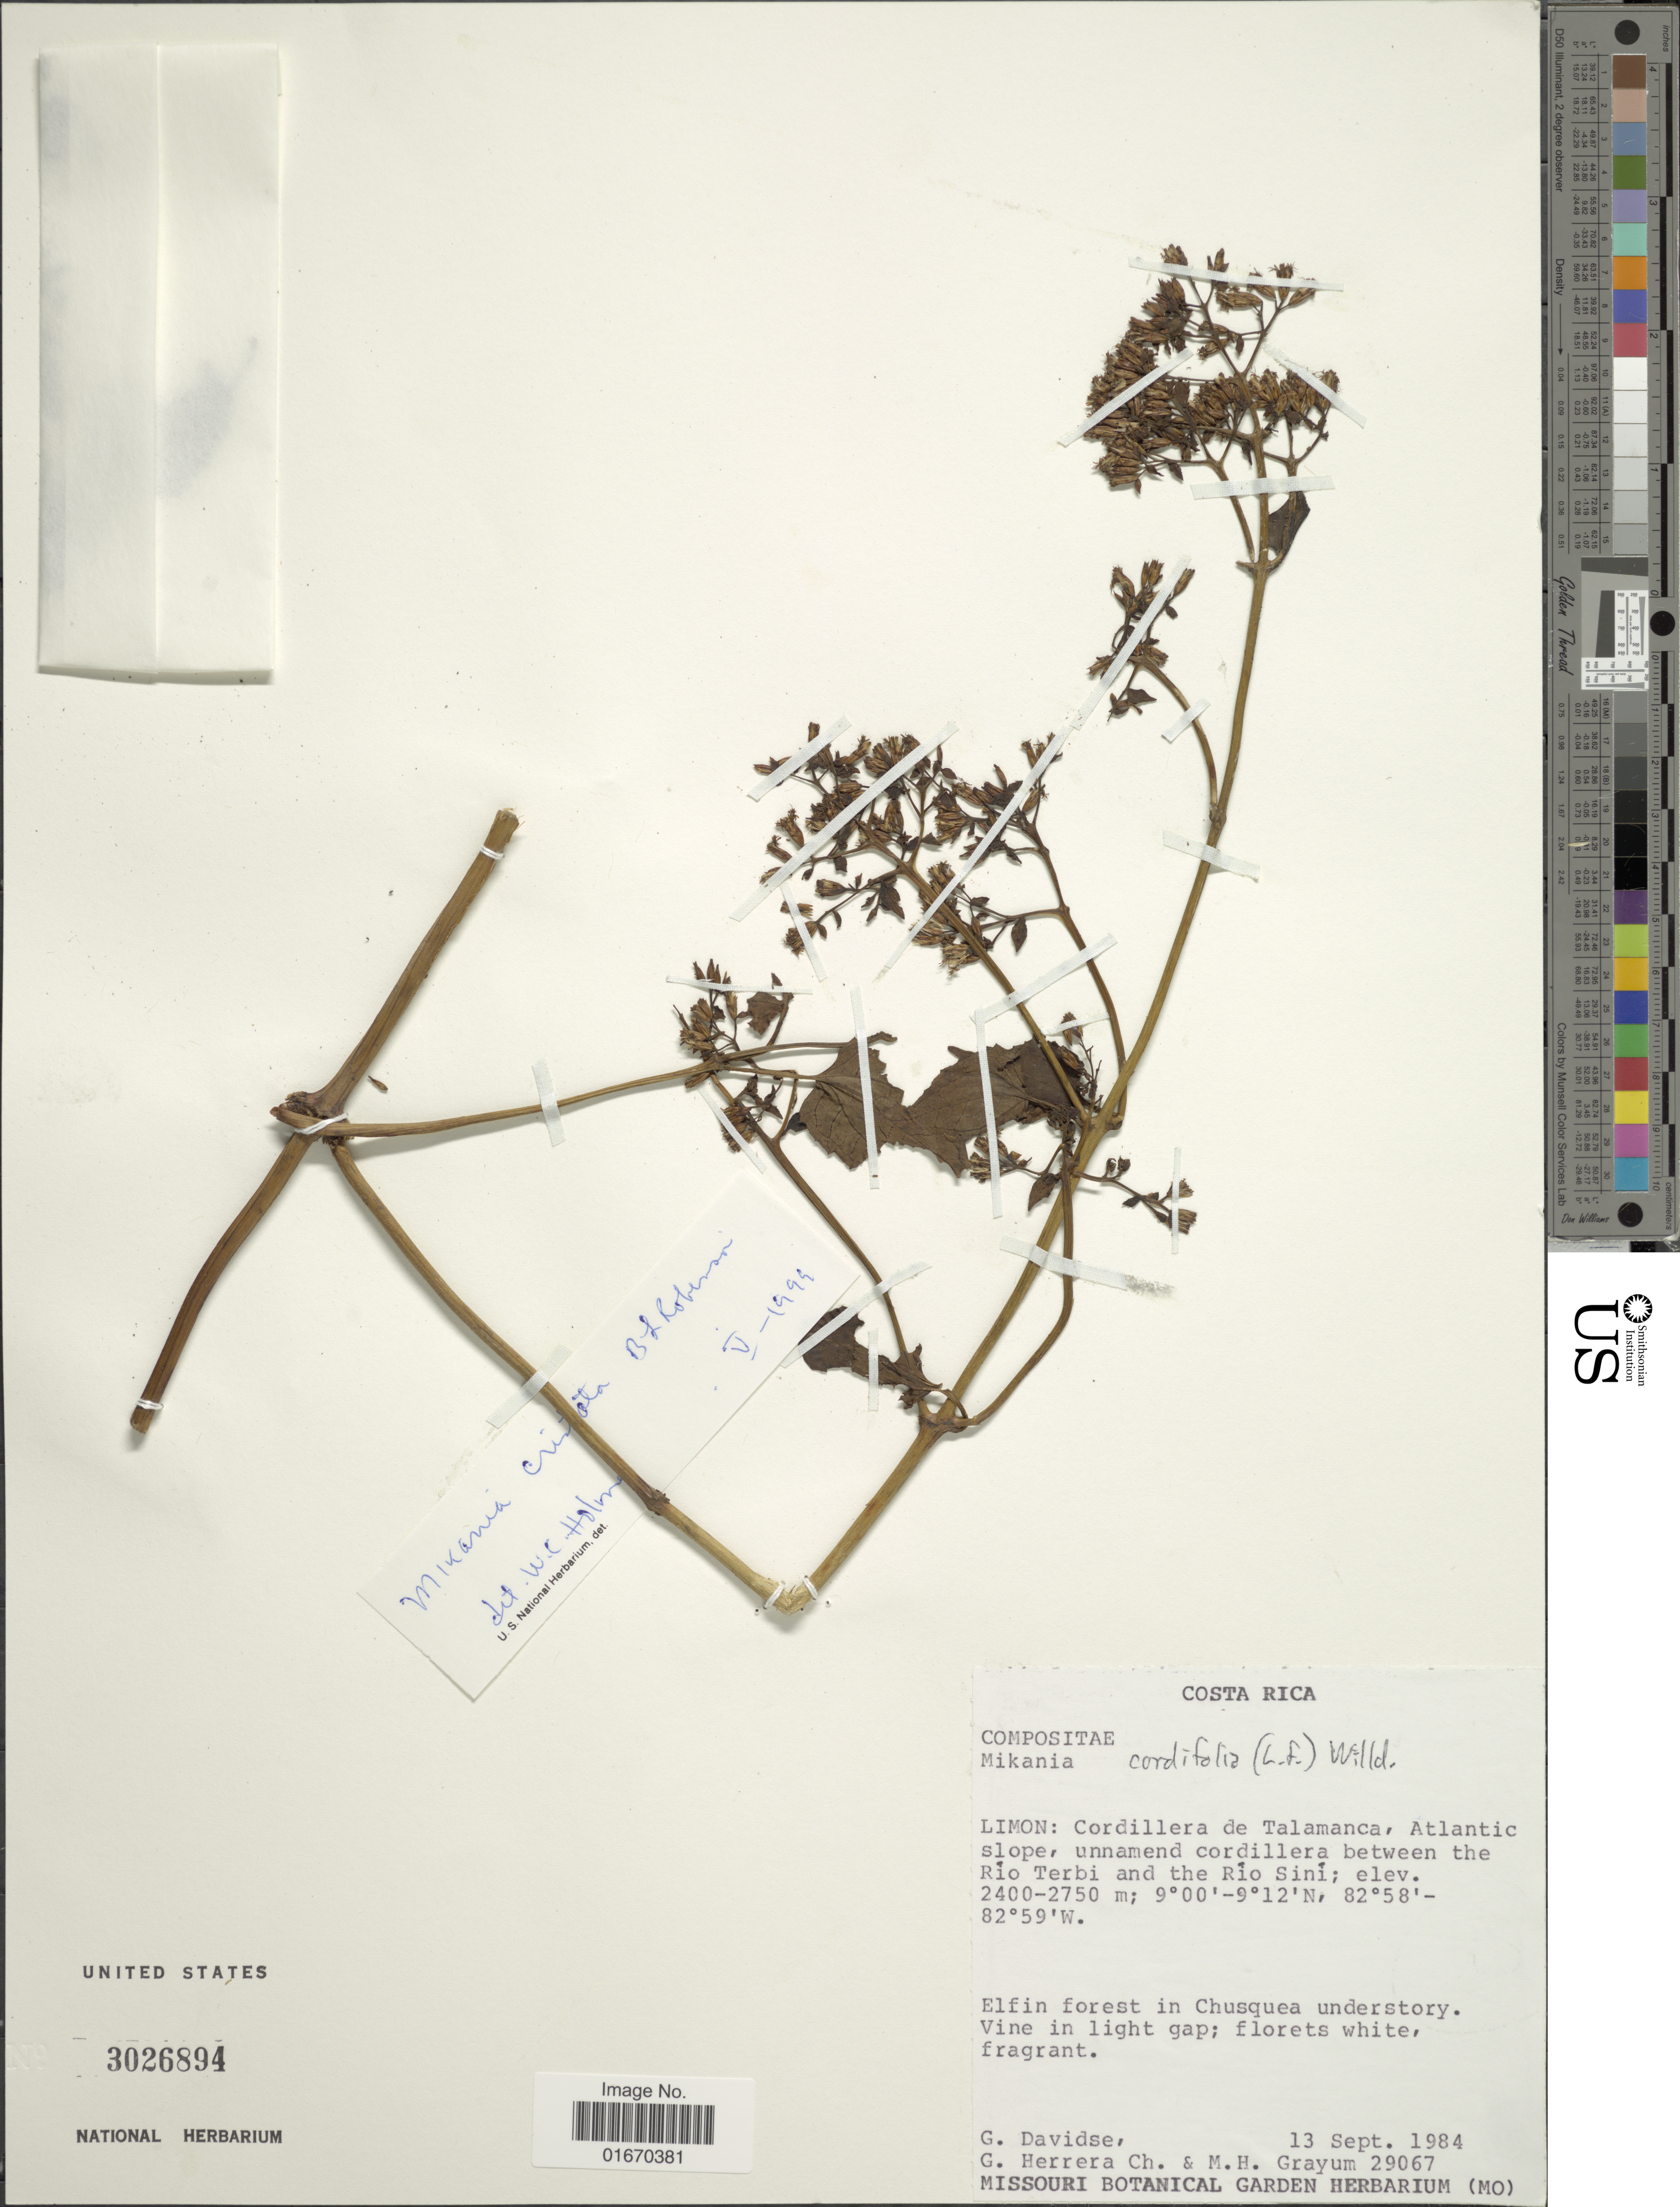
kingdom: Plantae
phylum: Tracheophyta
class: Magnoliopsida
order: Asterales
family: Asteraceae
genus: Mikania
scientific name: Mikania cordifolia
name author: Kunth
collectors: G. Davidse, G. Herrera Ch. & M. H. Grayum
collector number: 29067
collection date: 1984-09-13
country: Costa Rica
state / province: Limón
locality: Cordillera de Talamanca, Atlantic slope, unnamed cordillera between the Rio Terbi and the Rio Sini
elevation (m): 2400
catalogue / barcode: US 3026894